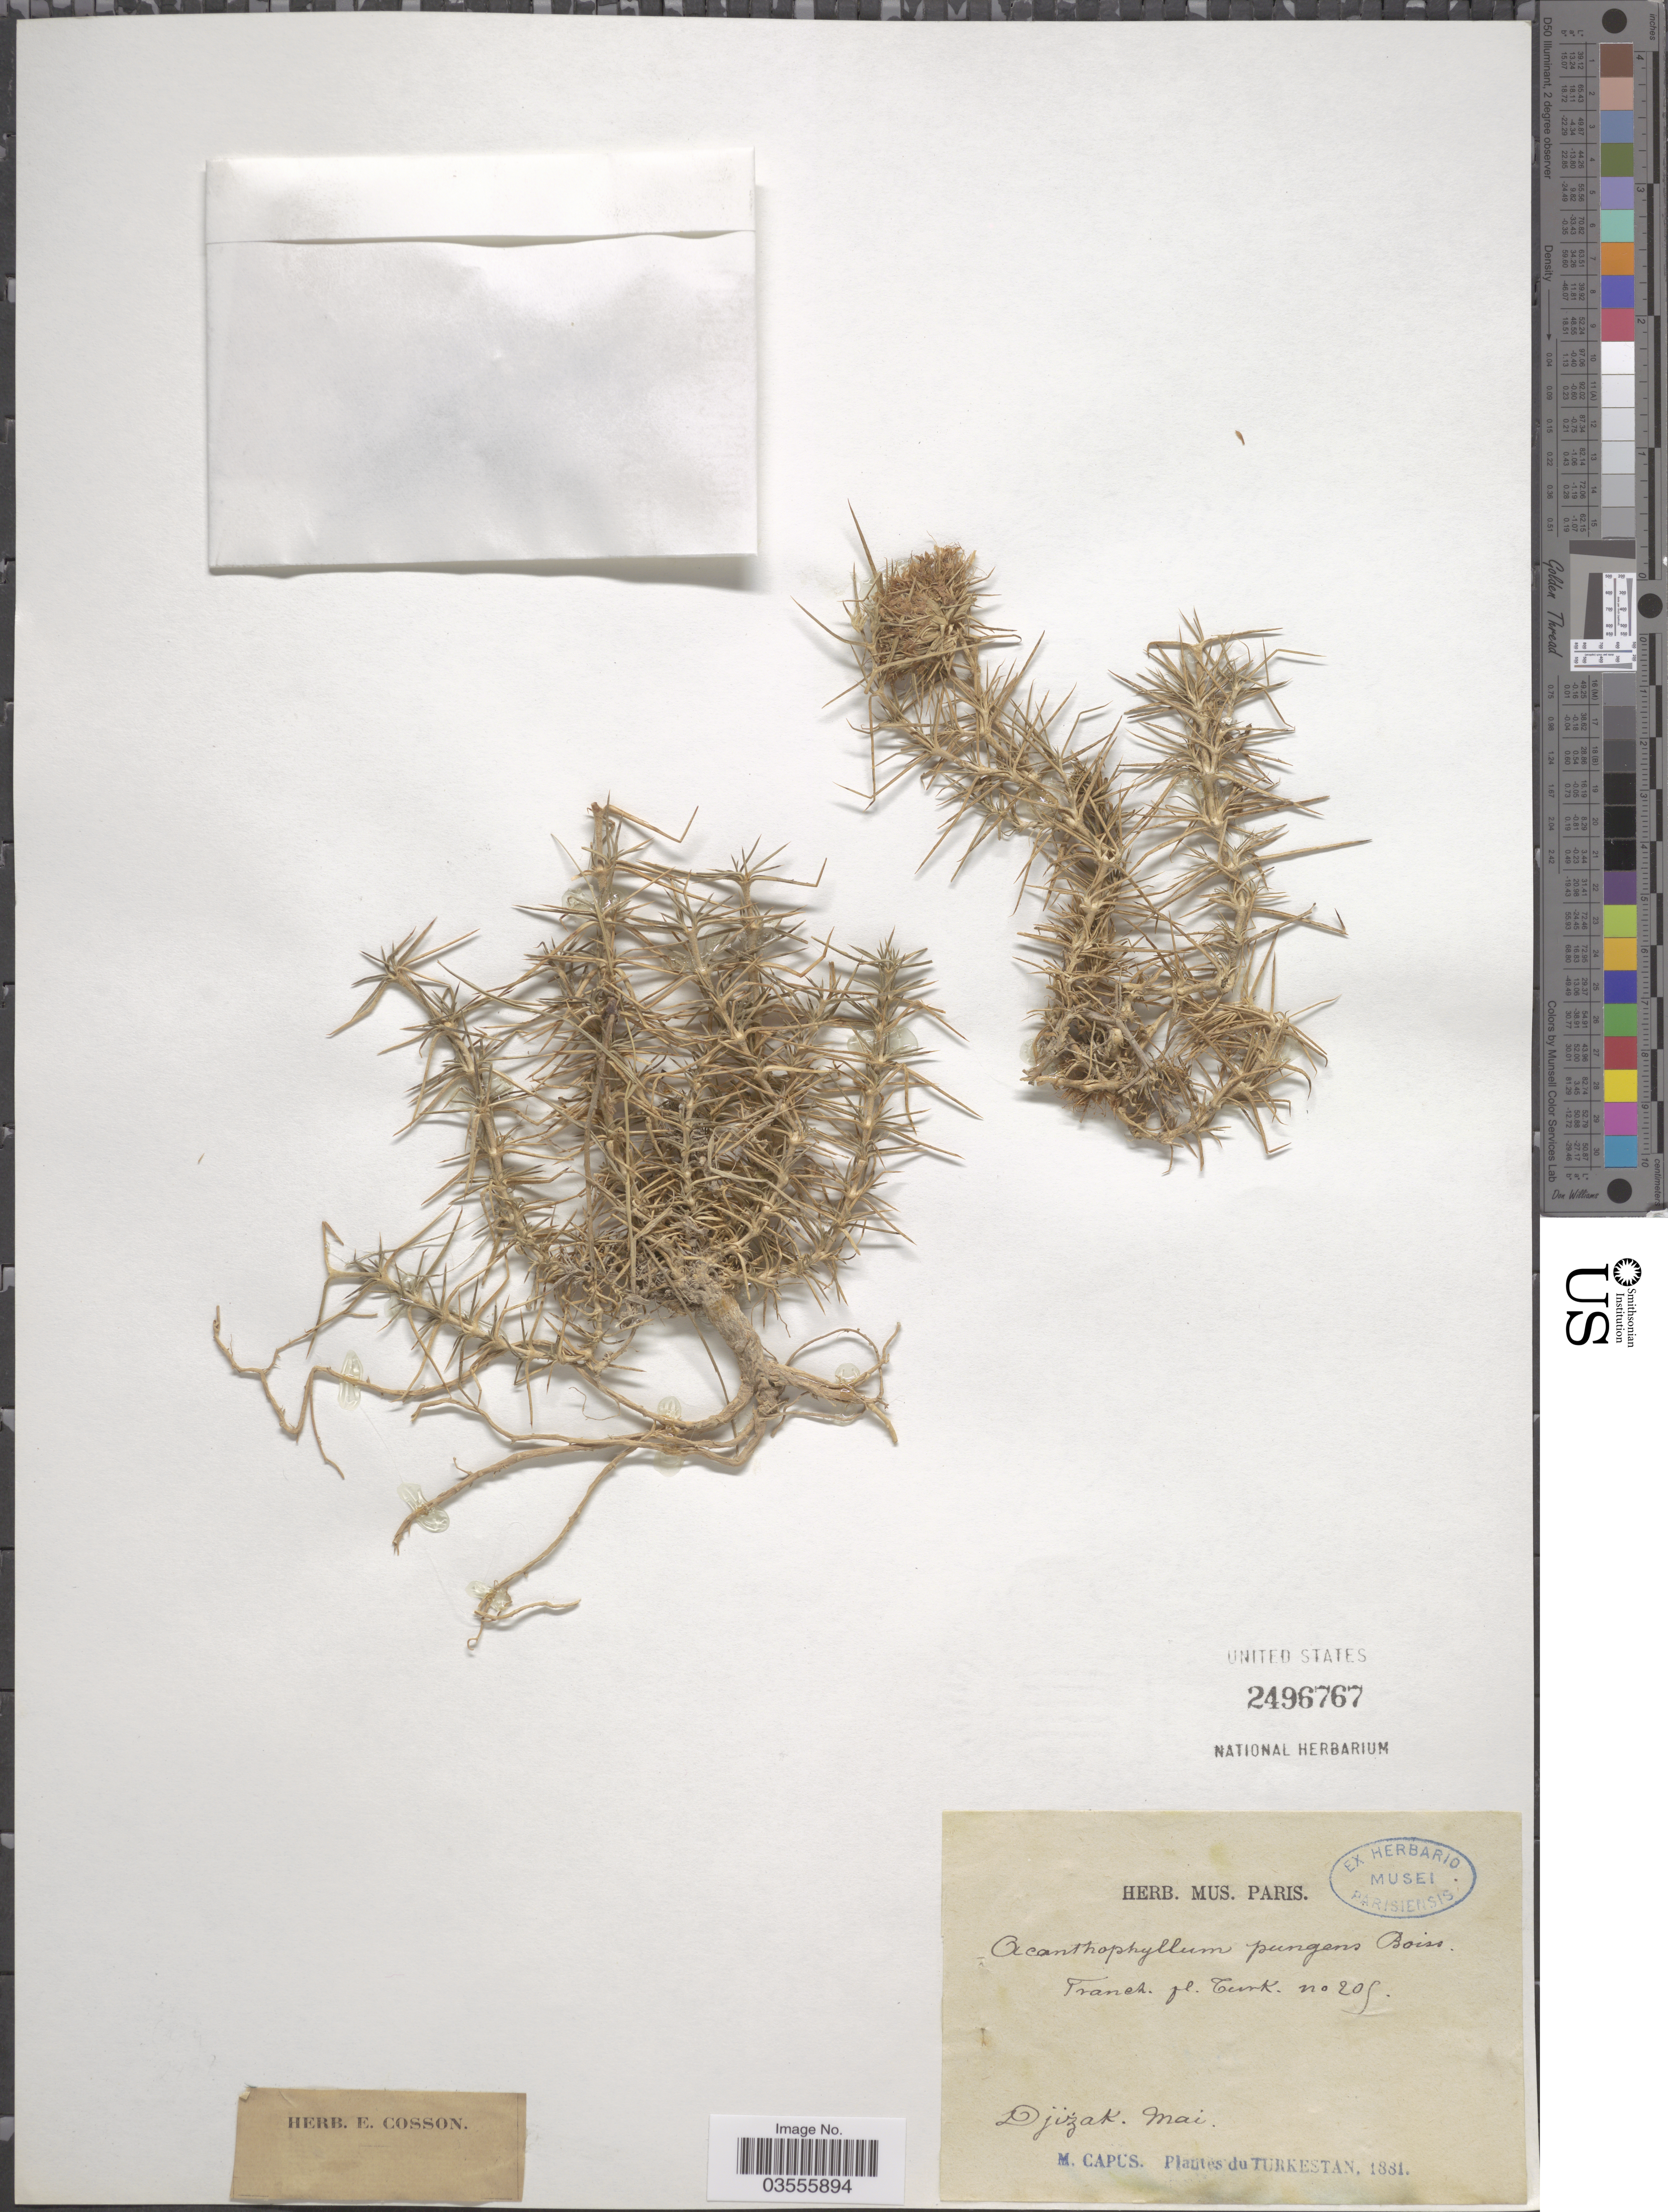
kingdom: Plantae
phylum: Tracheophyta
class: Magnoliopsida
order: Caryophyllales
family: Caryophyllaceae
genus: Acanthophyllum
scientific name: Acanthophyllum pungens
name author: (Bunge) Boiss.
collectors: M. Capus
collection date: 1881-05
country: Uzbekistan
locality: Djizak. Turkestan.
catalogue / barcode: US 2496767